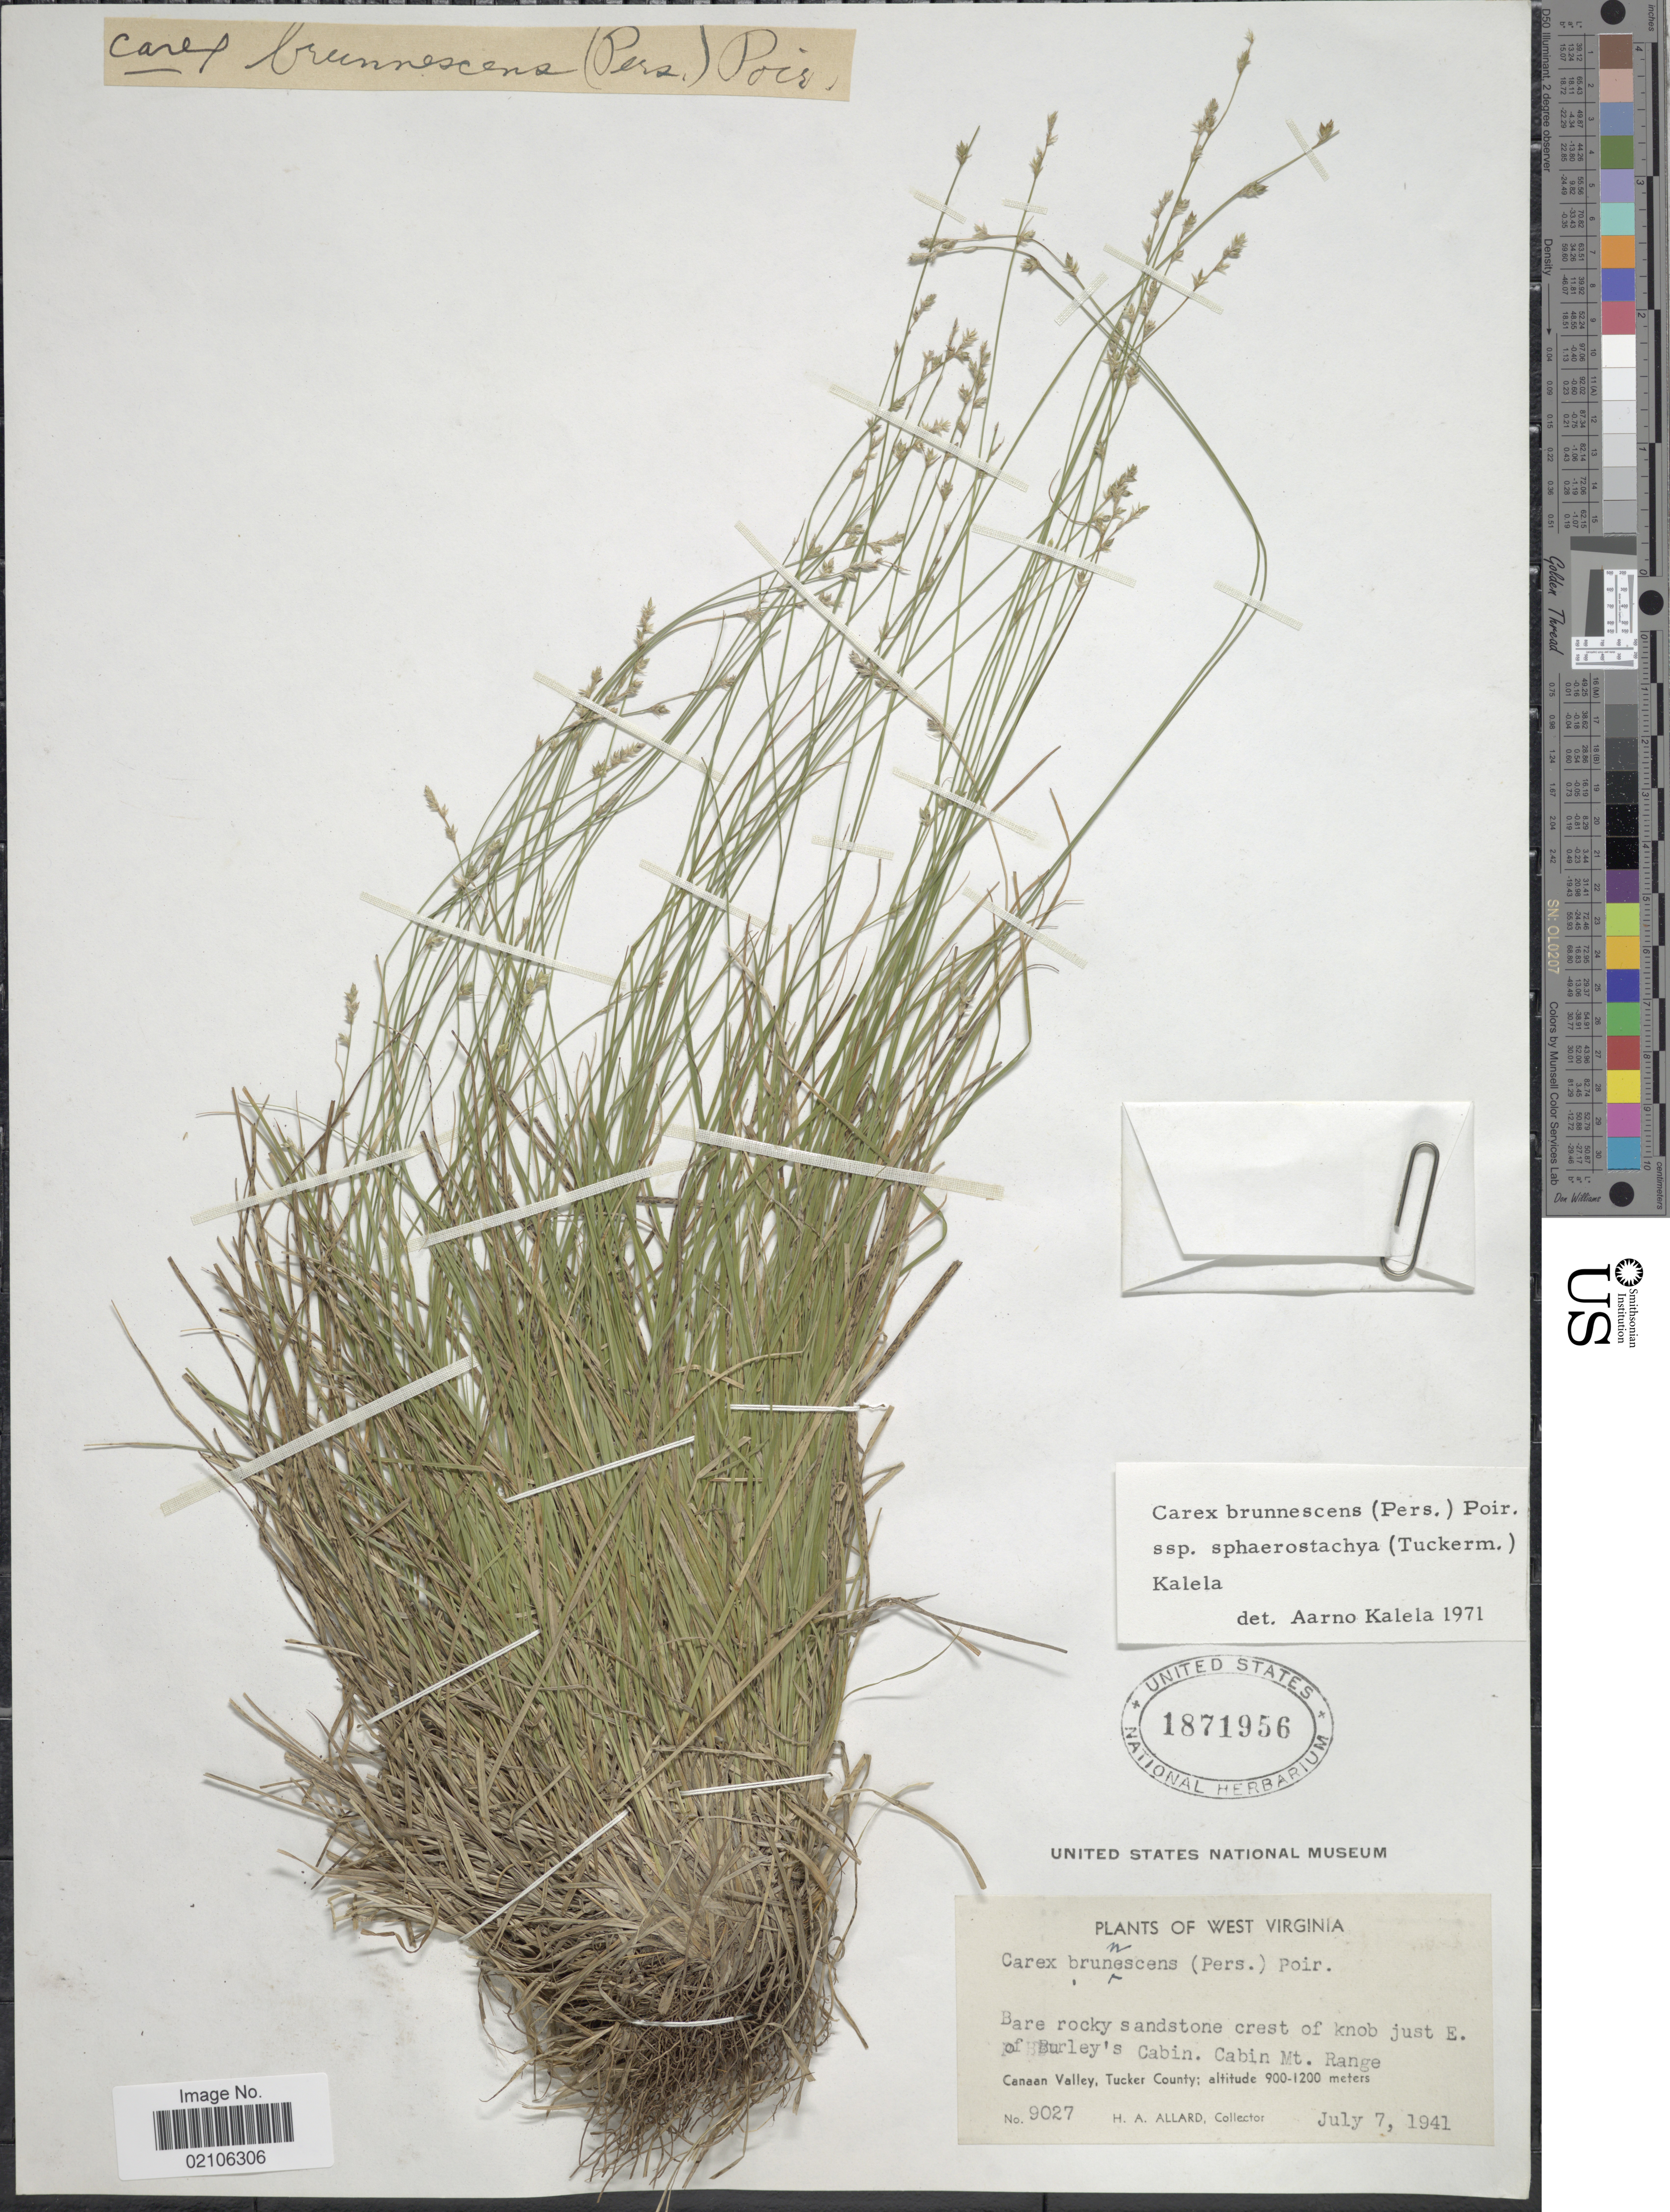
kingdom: Plantae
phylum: Tracheophyta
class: Liliopsida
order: Poales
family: Cyperaceae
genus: Carex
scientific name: Carex brunnescens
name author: (Pers.) Poir.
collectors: H. A. Allard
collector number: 9027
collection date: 1941-07-07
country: United States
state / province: West Virginia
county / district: Tucker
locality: Bare rocky sandstone crest of knob just E. of Burley's Cabin, Mt. Range, Canaan Valley, Tucker County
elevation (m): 900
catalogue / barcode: US 1871956